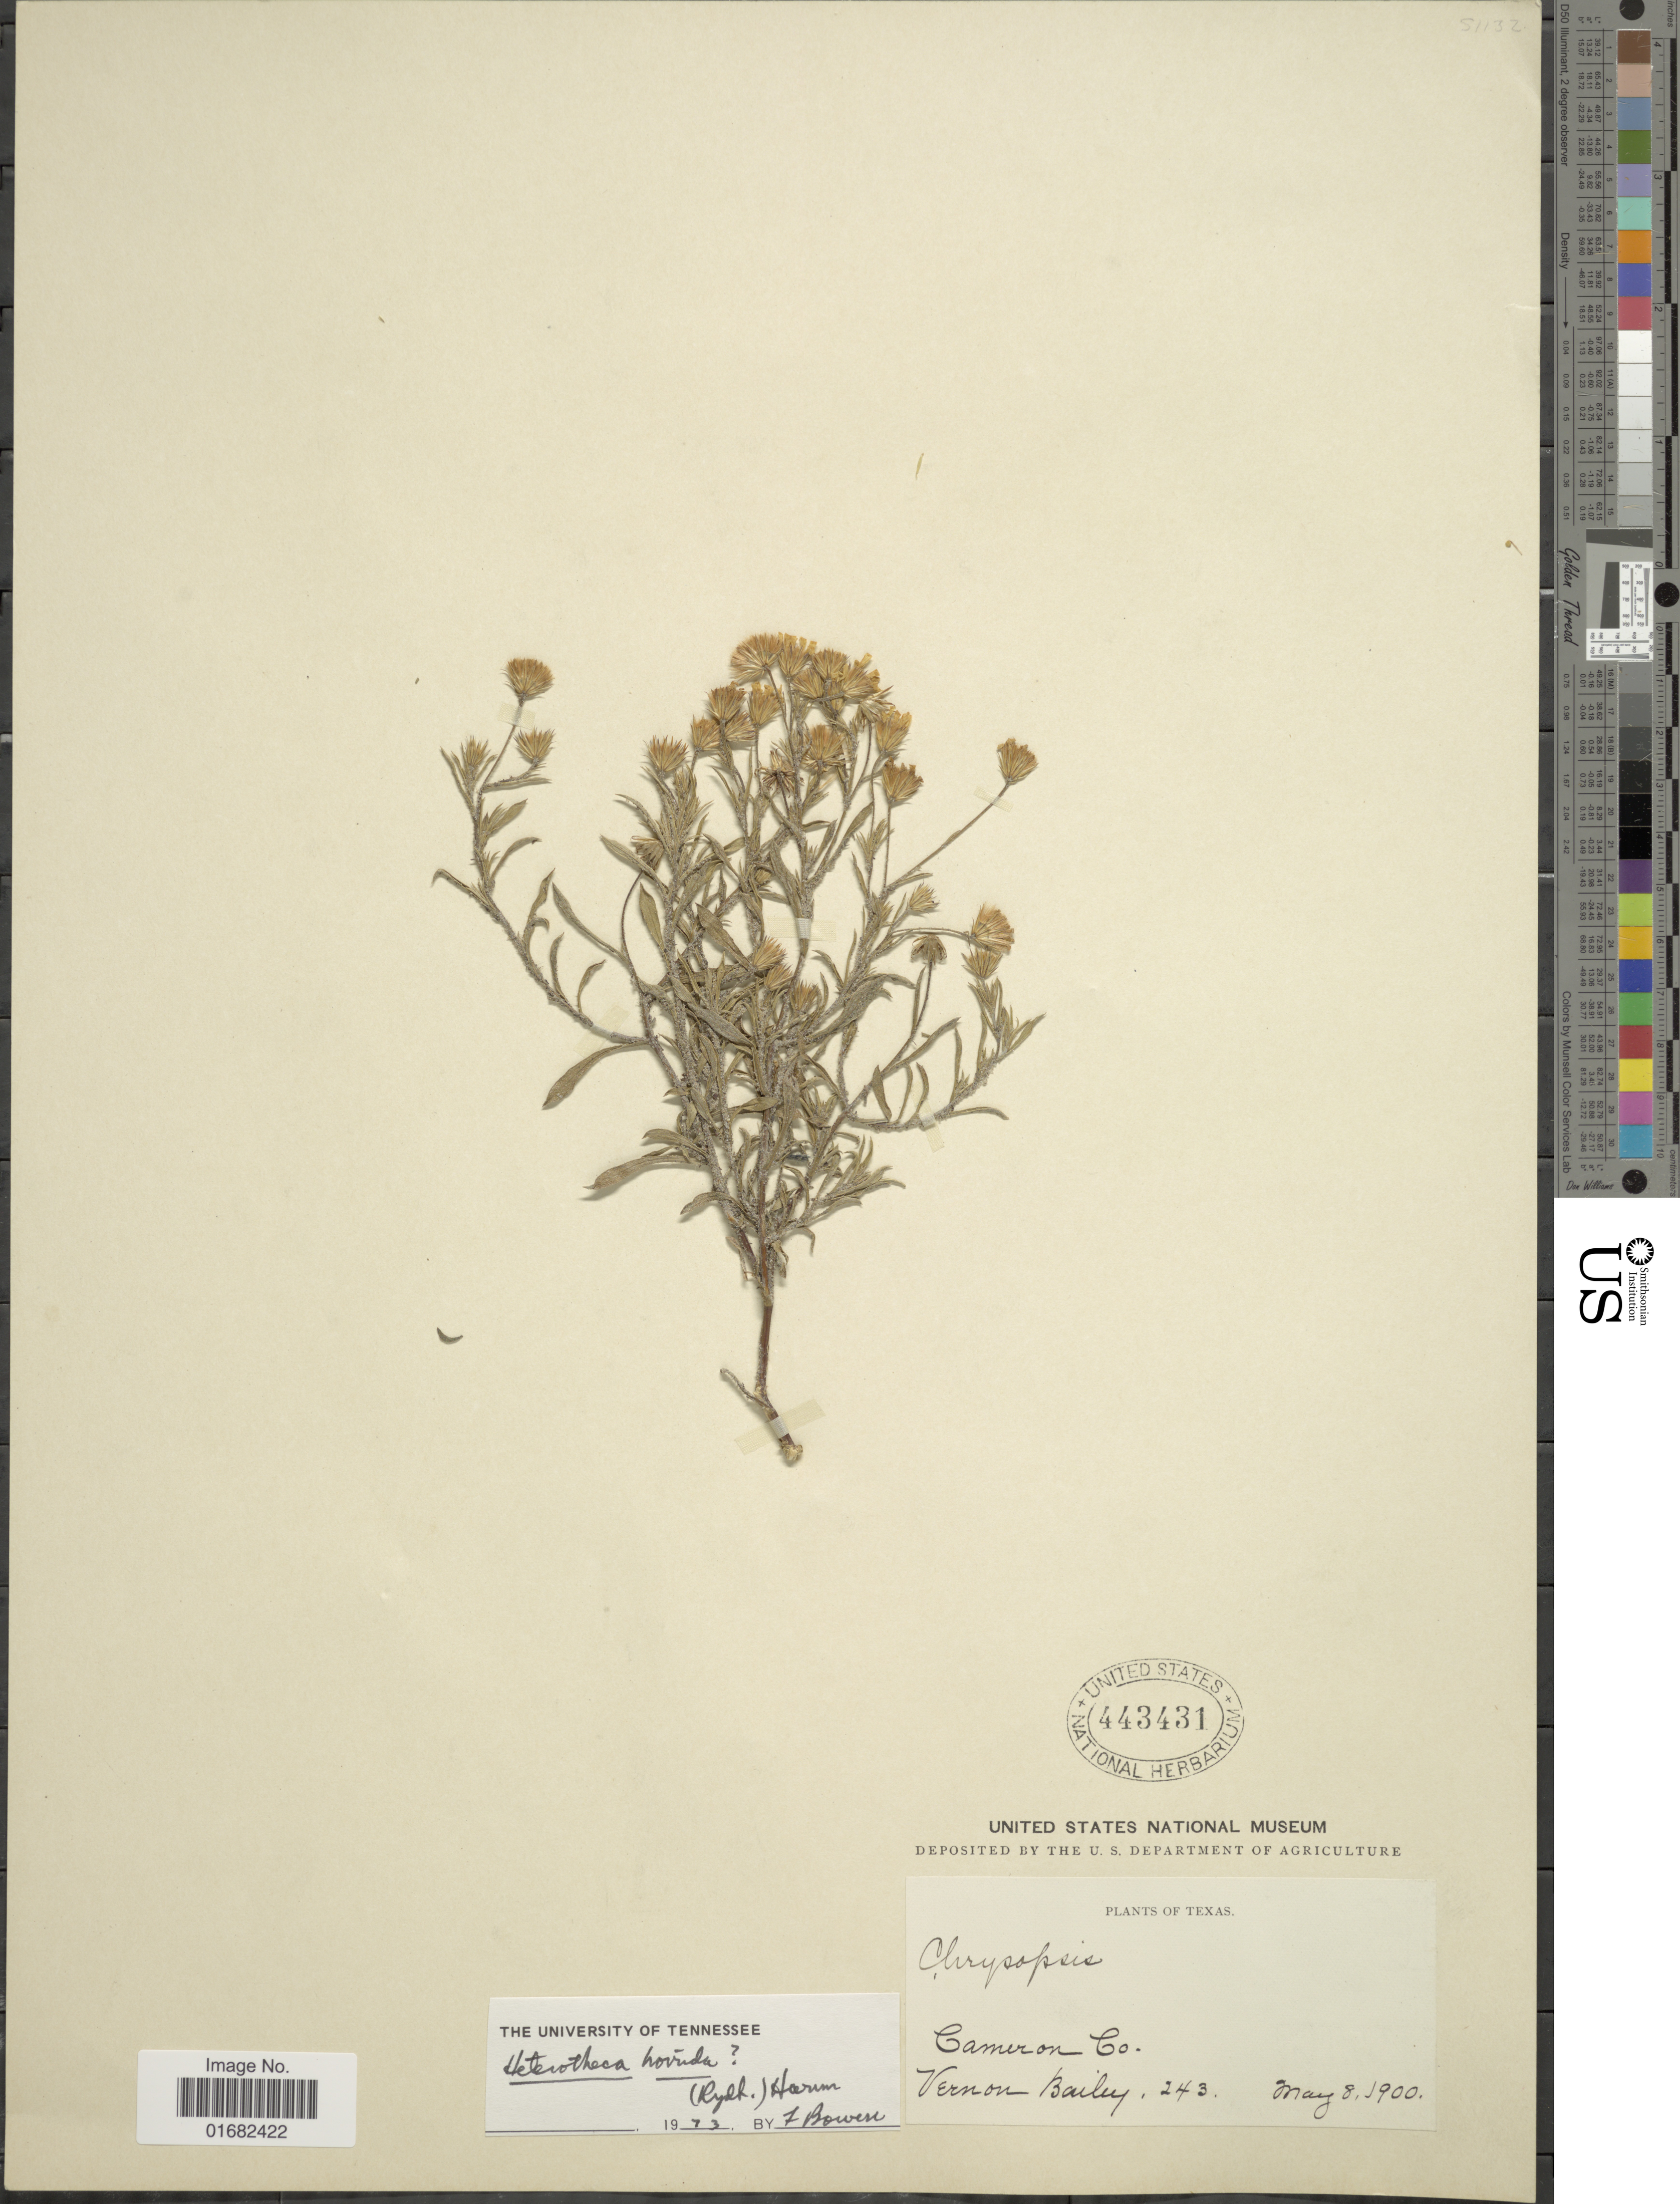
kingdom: Plantae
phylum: Tracheophyta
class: Magnoliopsida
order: Asterales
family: Asteraceae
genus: Heterotheca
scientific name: Heterotheca horrida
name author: (Rydb.) V.L. Harms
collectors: V. O. Bailey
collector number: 243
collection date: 1900-05-08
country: United States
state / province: Texas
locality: Cameron Co.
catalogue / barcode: US 443431